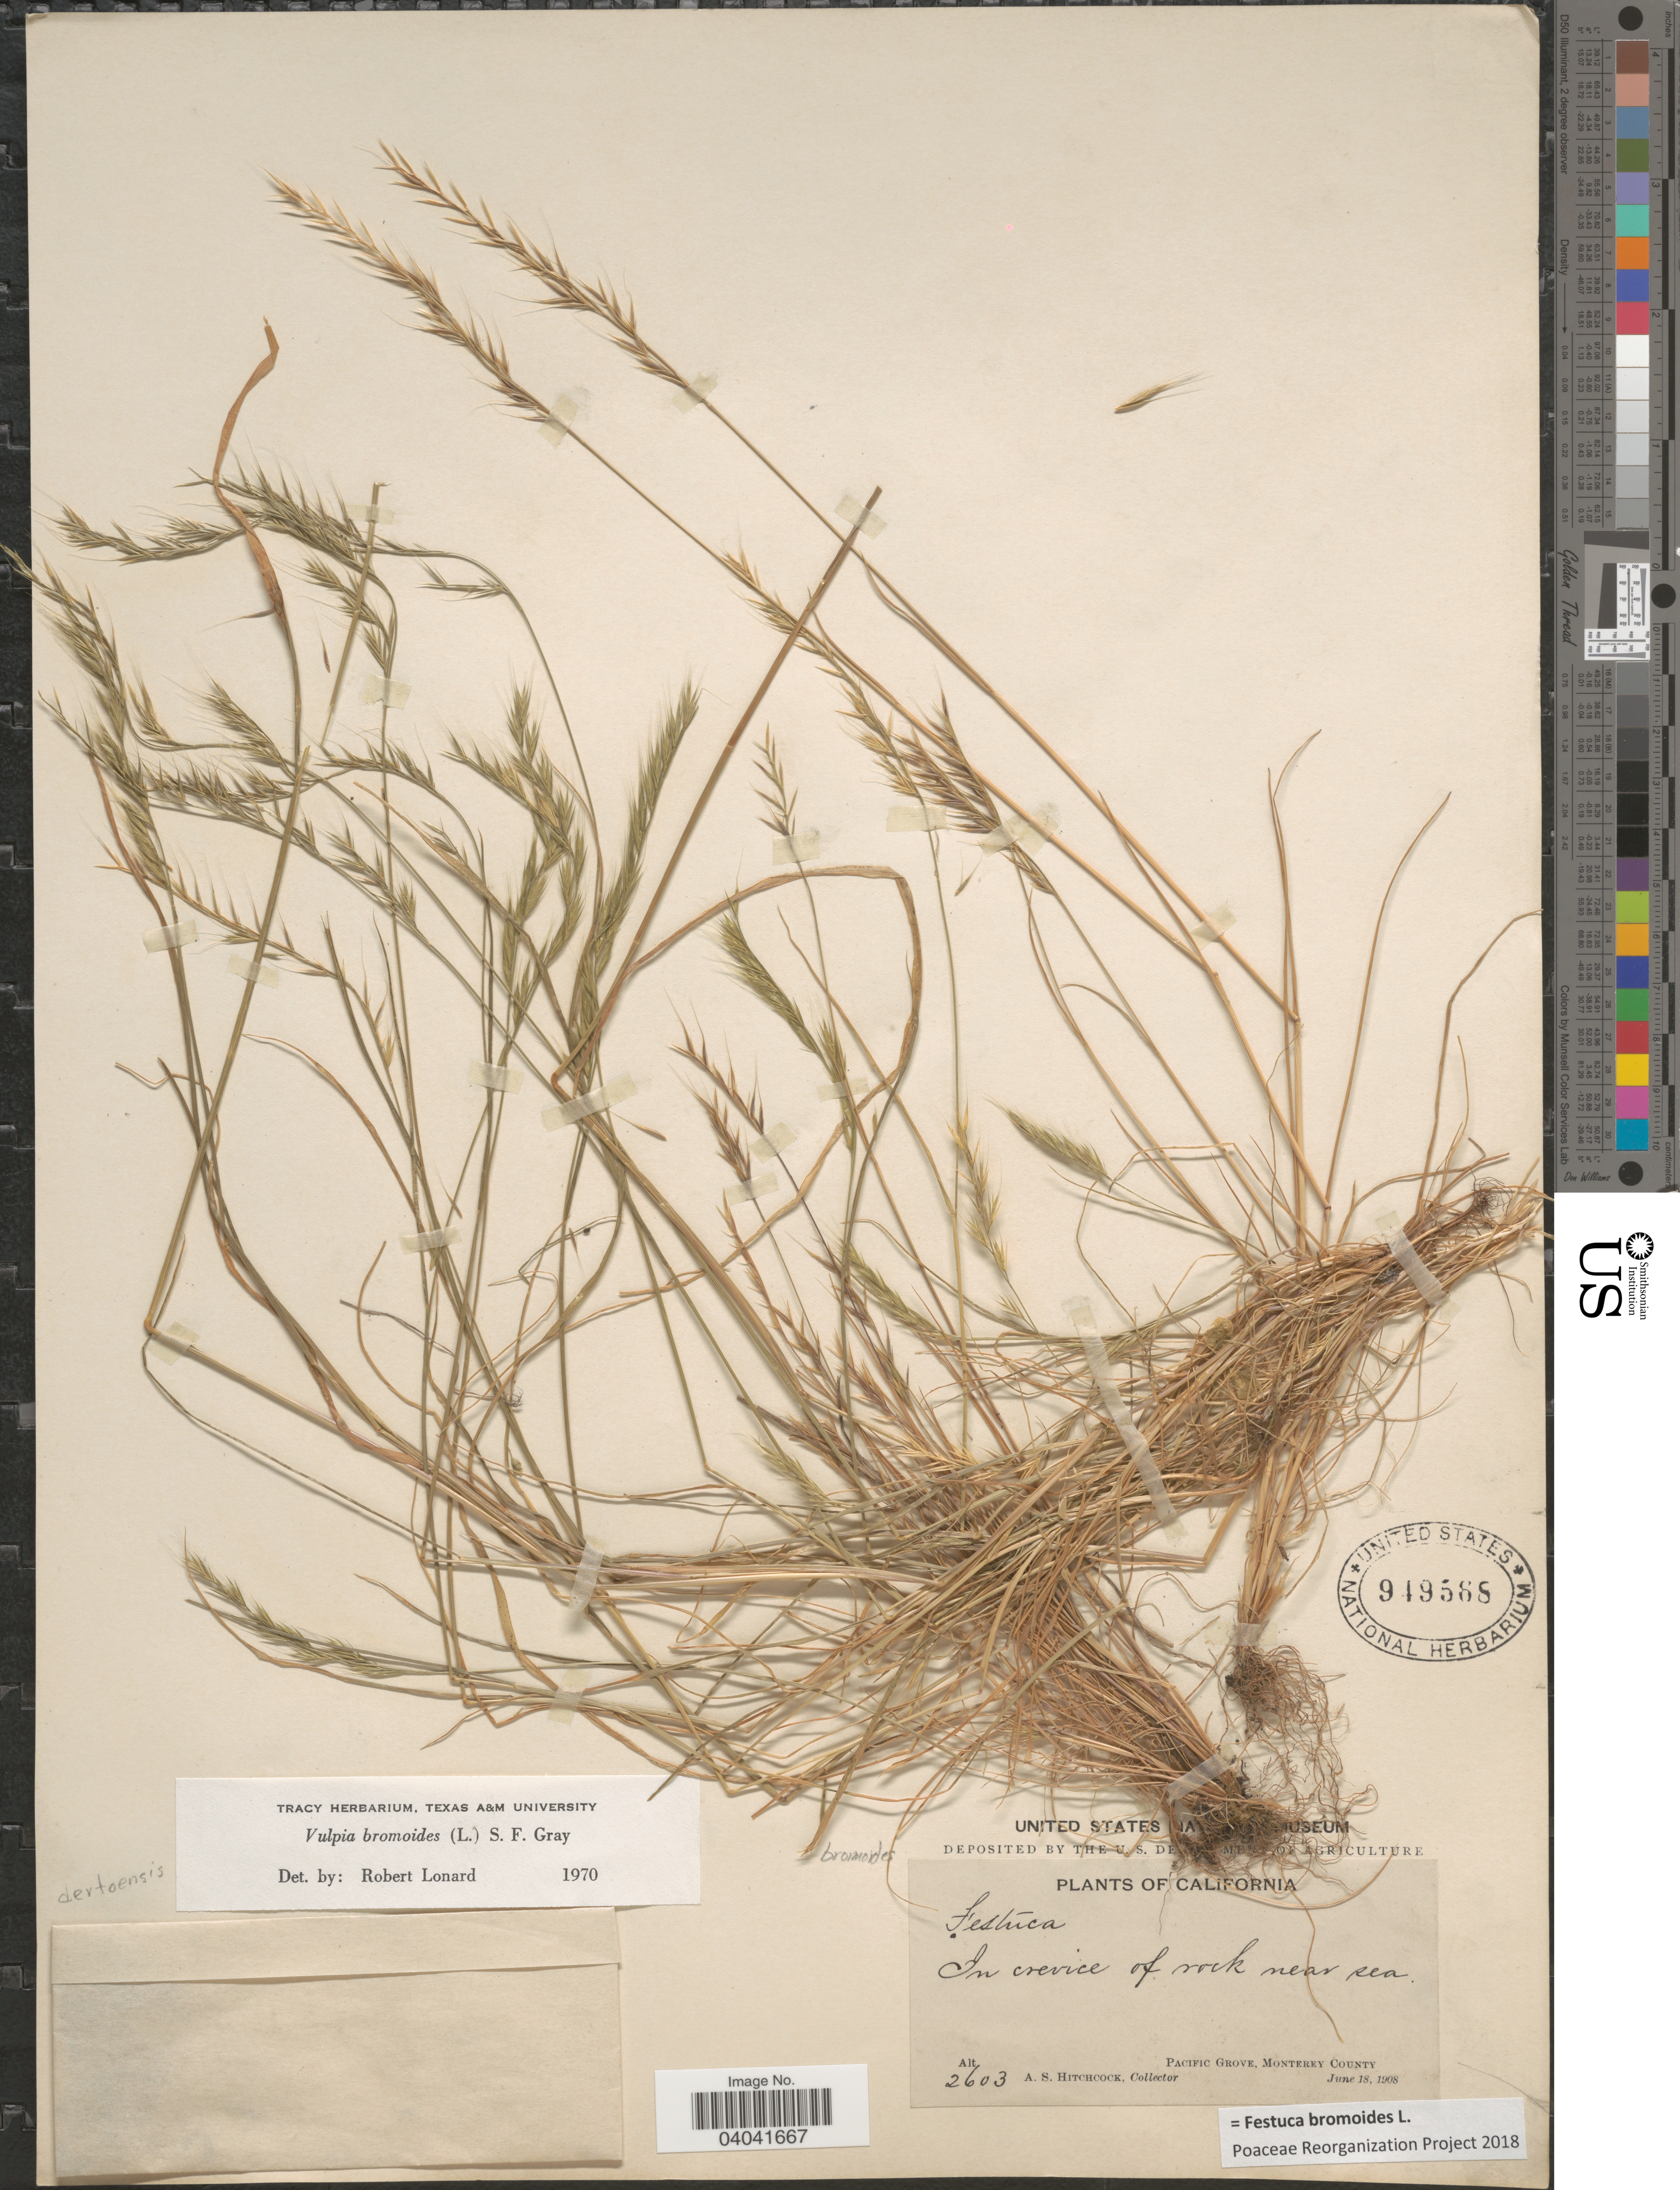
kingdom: Plantae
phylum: Tracheophyta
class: Liliopsida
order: Poales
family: Poaceae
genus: Festuca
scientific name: Festuca bromoides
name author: L.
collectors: A. S. Hitchcock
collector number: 2603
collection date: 1908-06-18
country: United States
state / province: California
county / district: Monterey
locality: In crevice of rock near sea. Pacific Grove, Monterey County.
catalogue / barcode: US 949568